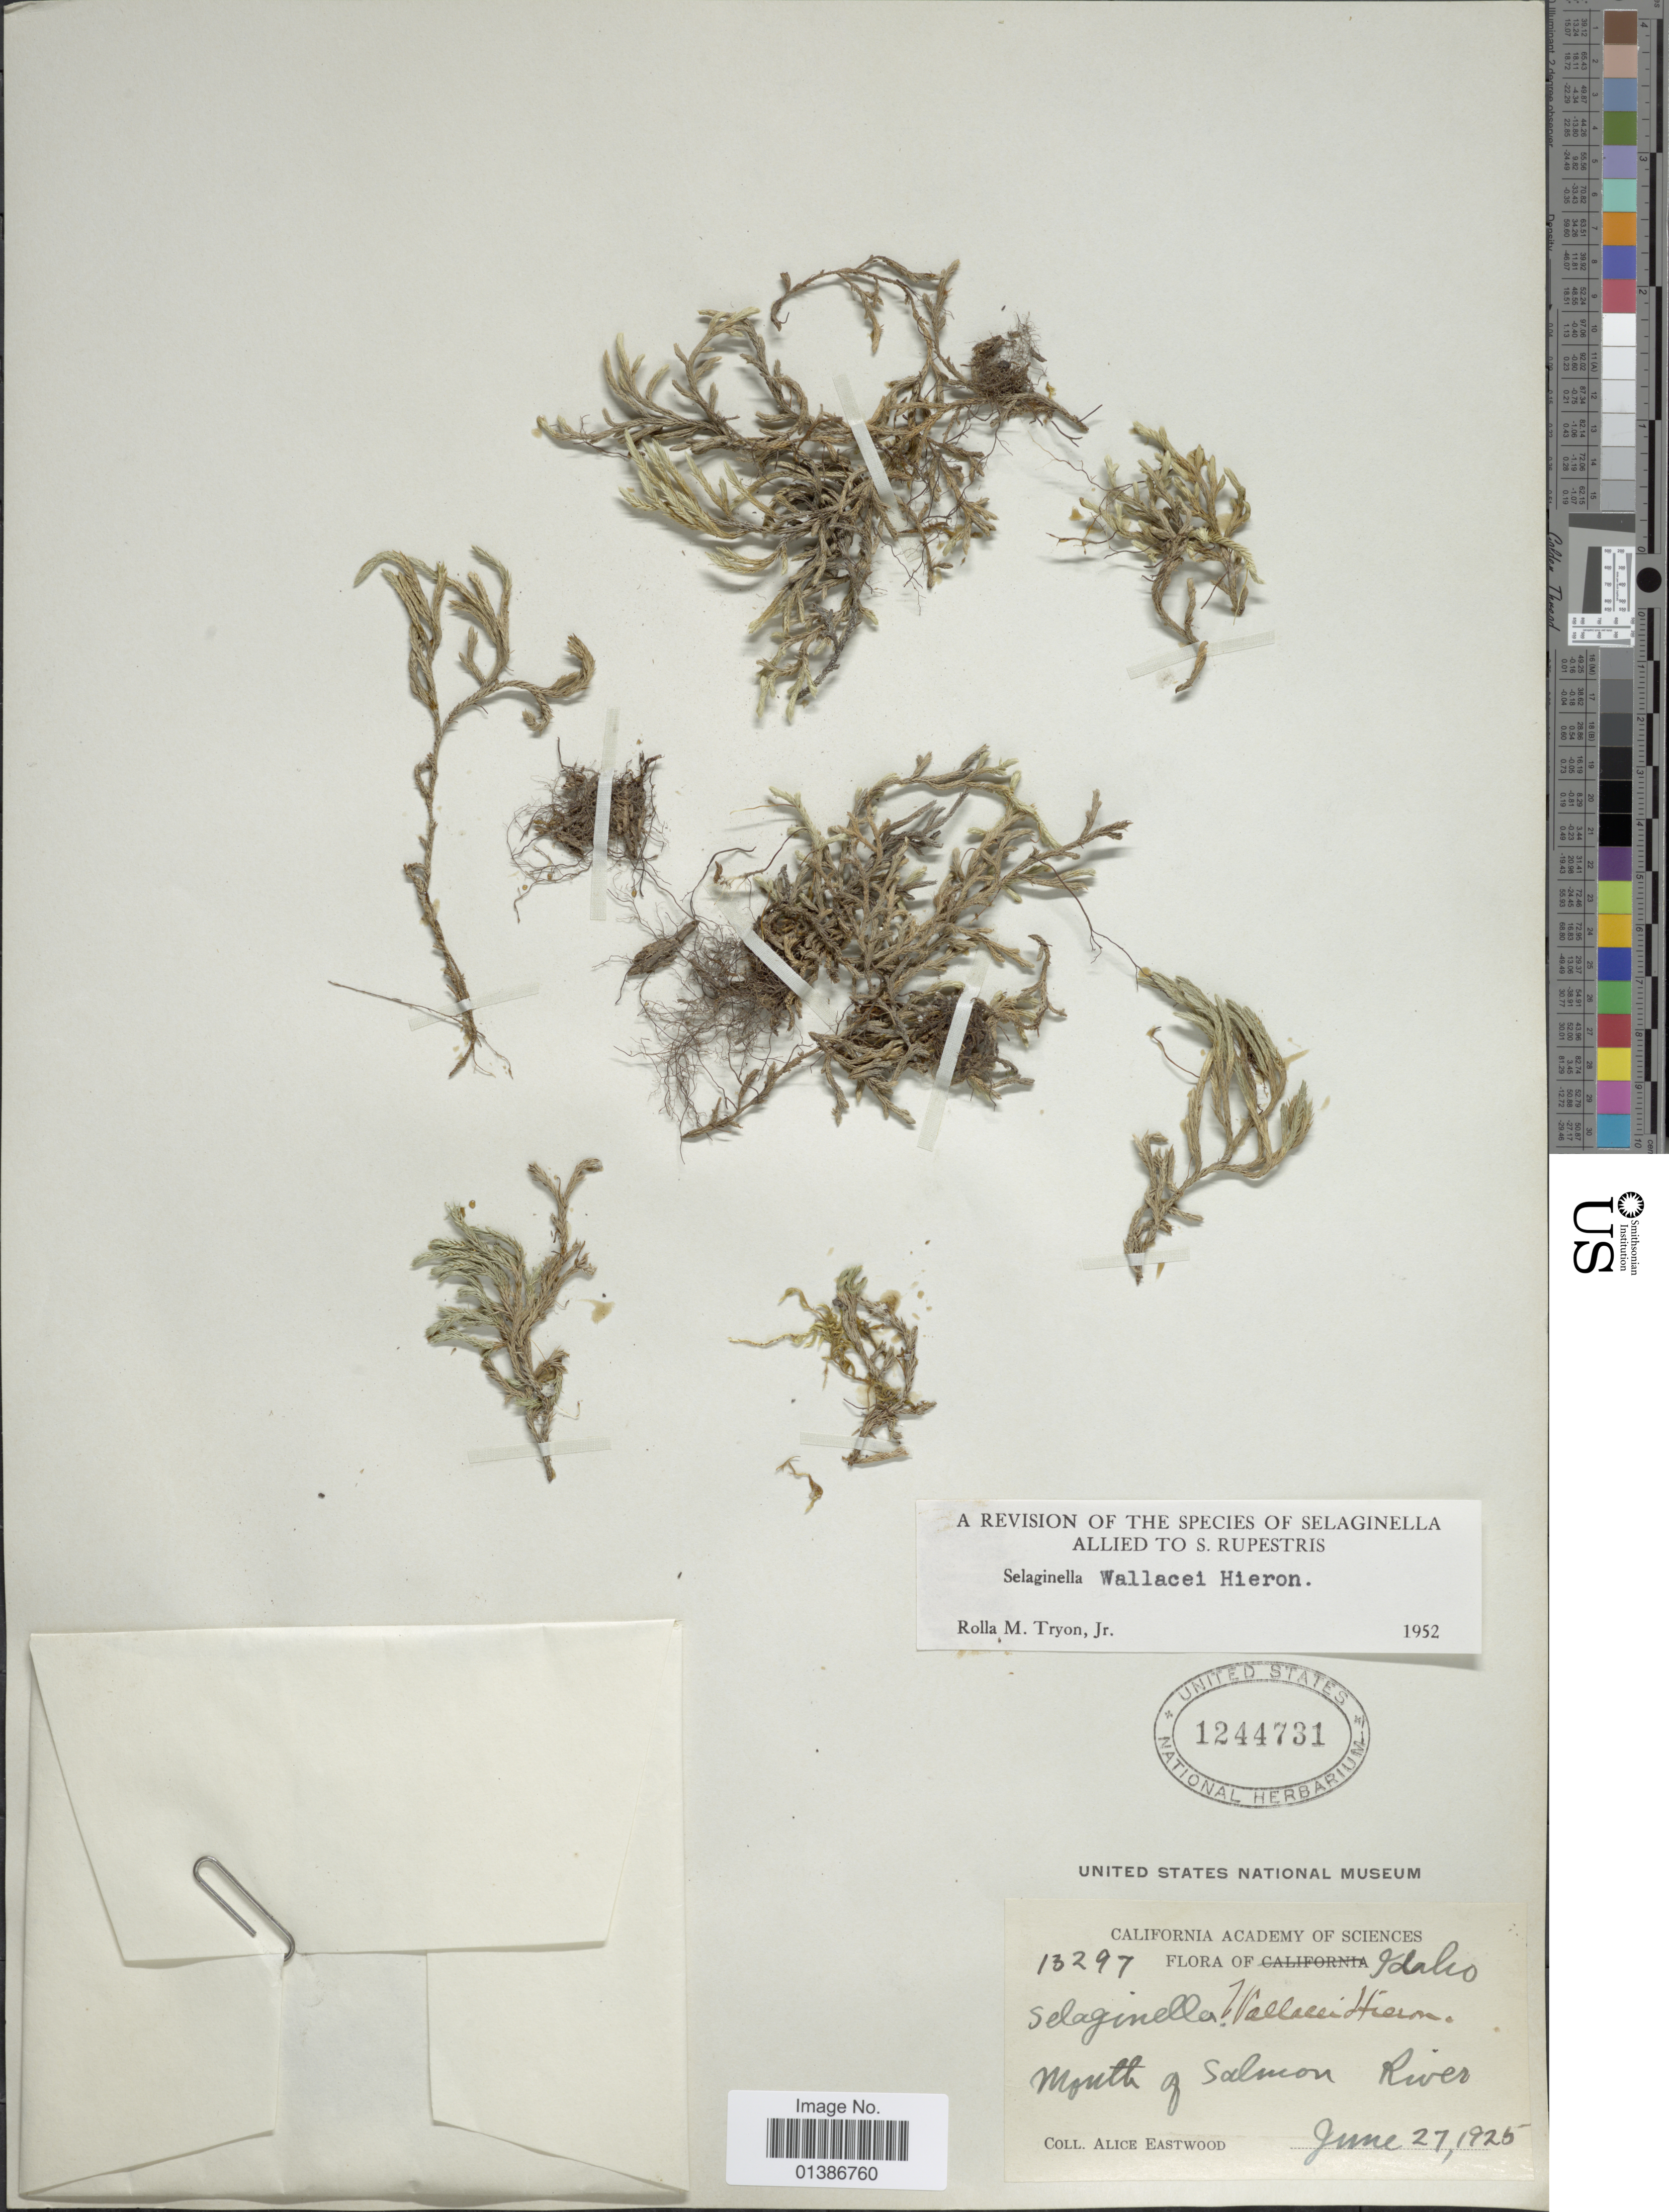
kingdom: Plantae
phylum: Tracheophyta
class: Lycopodiopsida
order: Selaginellales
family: Selaginellaceae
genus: Selaginella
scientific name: Selaginella wallacei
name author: Hieron.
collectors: A. Eastwood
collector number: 13297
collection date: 1925-06-27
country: United States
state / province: Idaho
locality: Mouth of Salmon River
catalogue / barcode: US 1244731